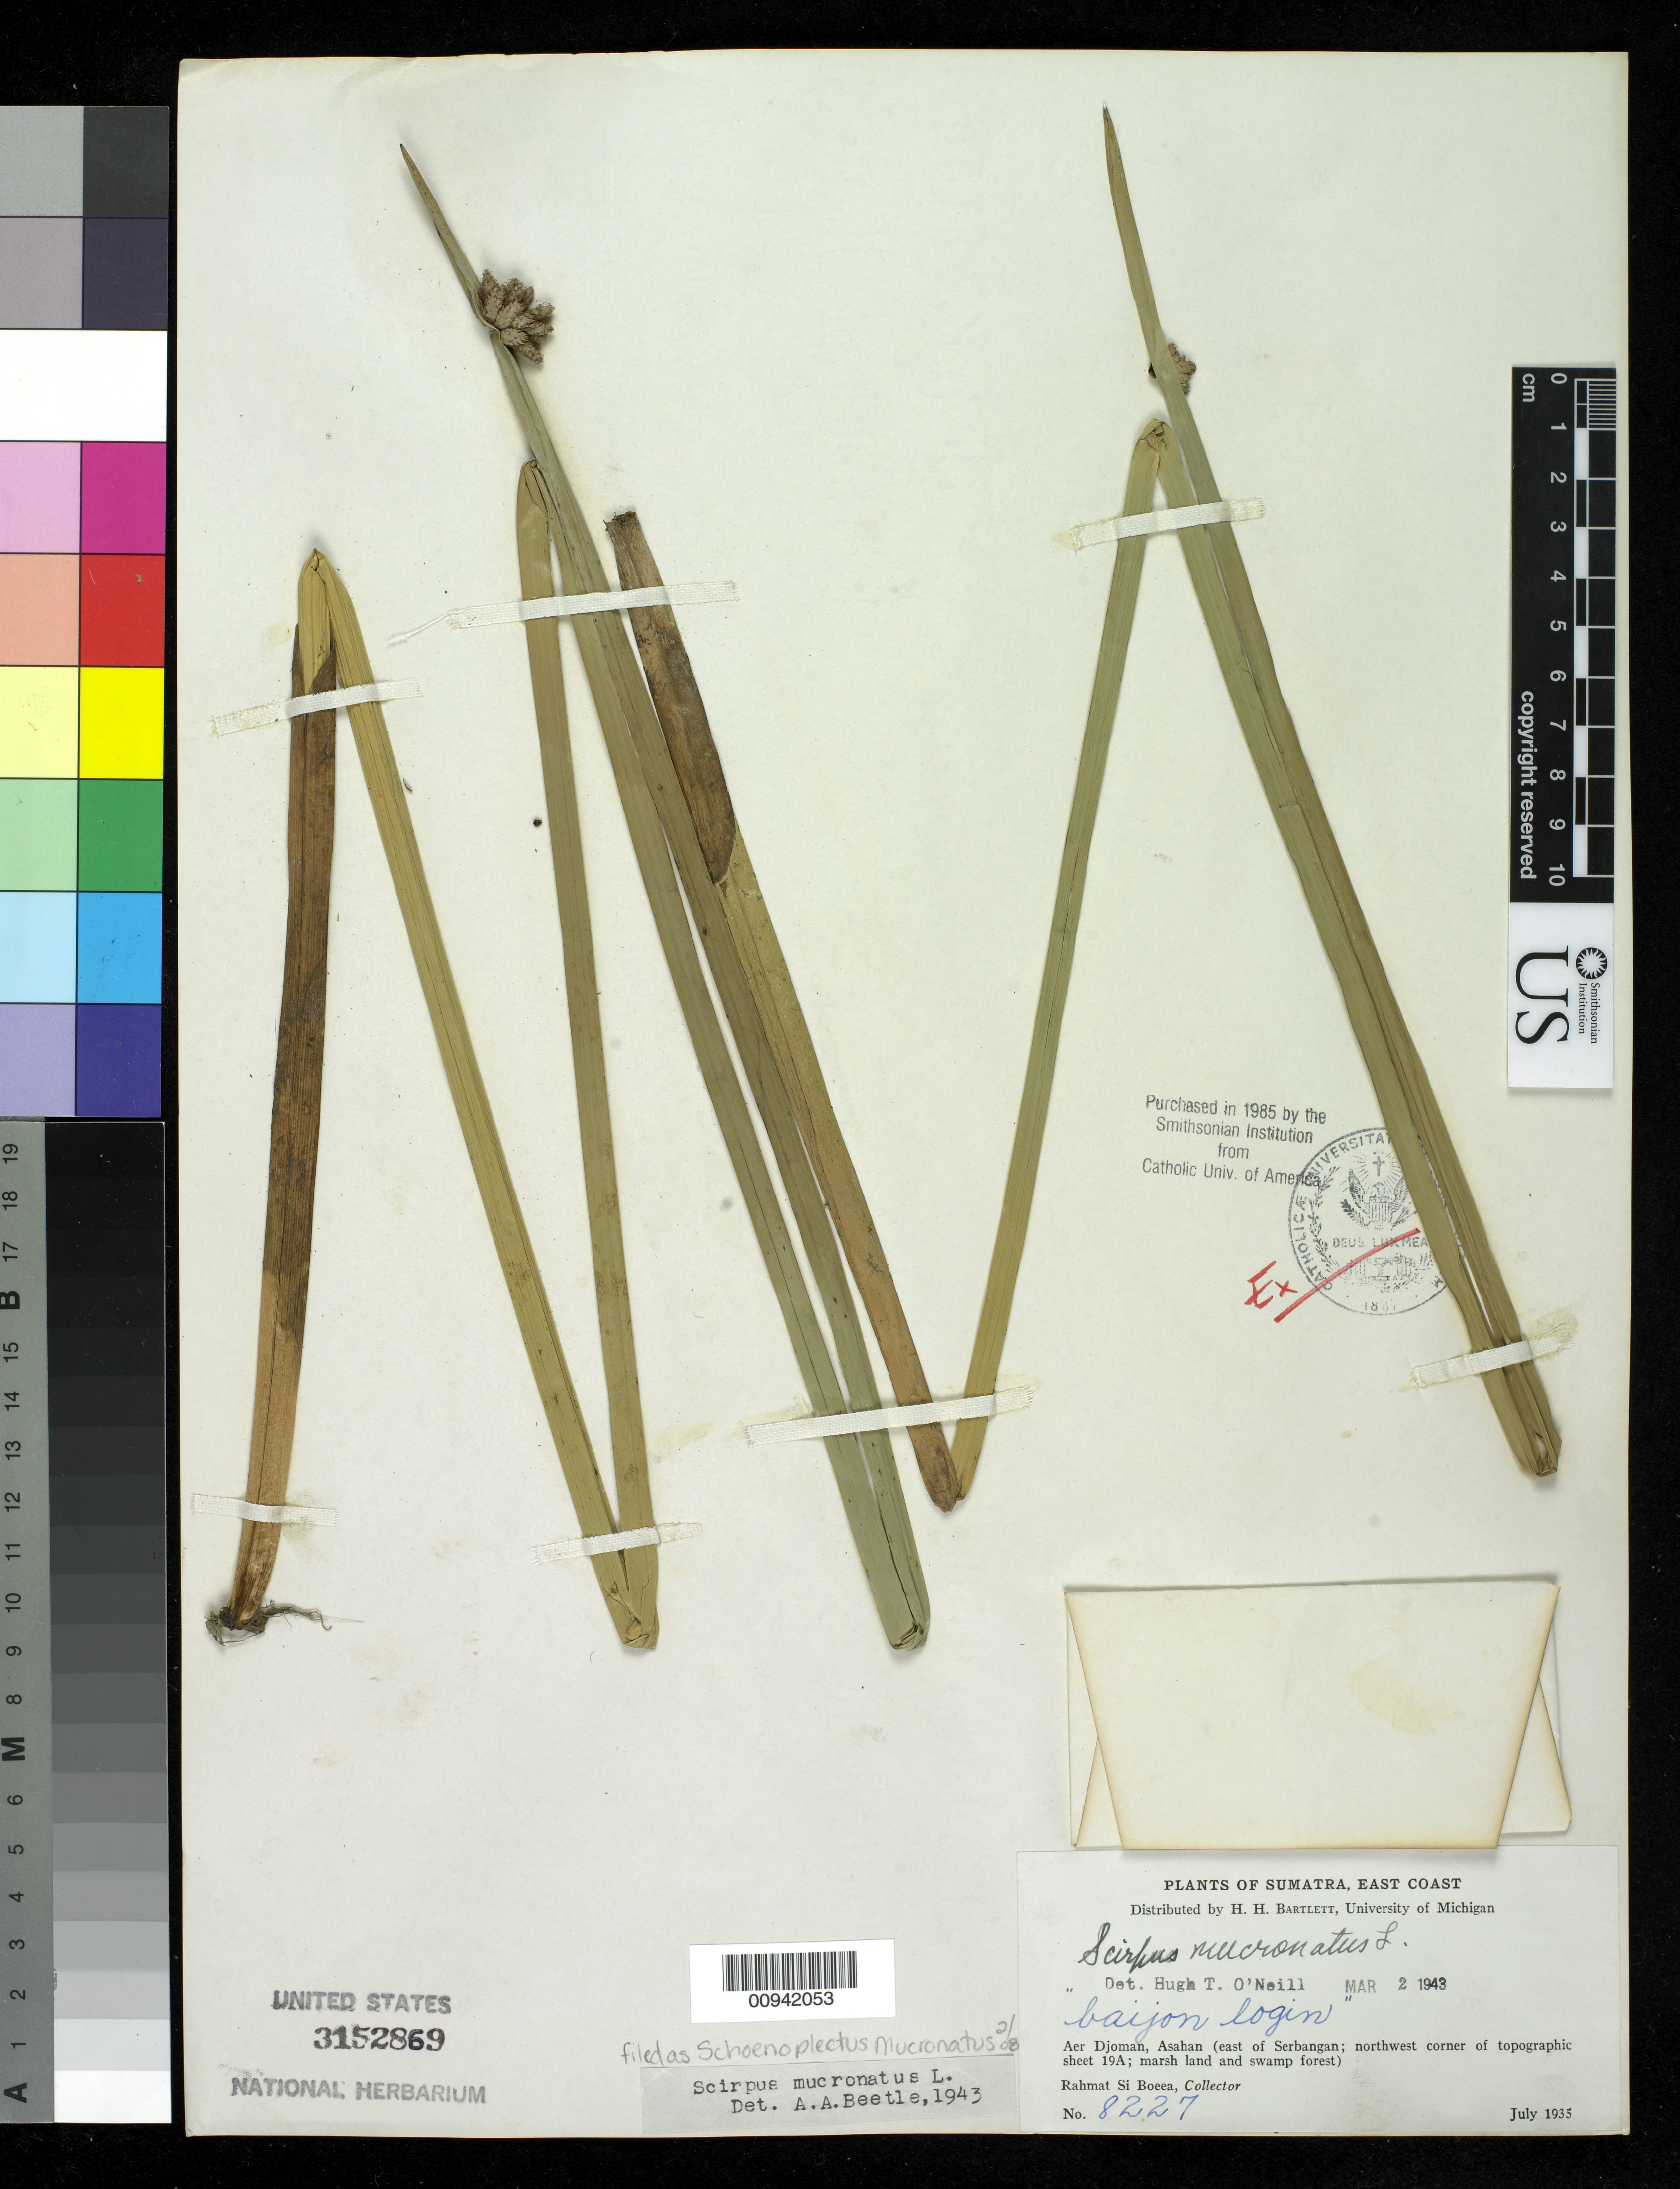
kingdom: Plantae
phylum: Tracheophyta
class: Liliopsida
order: Poales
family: Cyperaceae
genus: Schoenoplectiella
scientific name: Schoenoplectiella mucronata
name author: (L.) Jung & Choi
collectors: Rahmat Si Boeea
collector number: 8227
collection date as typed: Jul 1935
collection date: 1935-07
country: Indonesia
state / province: Sumatra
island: Sumatra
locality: East Coast. Aer Djoman, Asahan [east of Serbangan].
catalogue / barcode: US 3152869